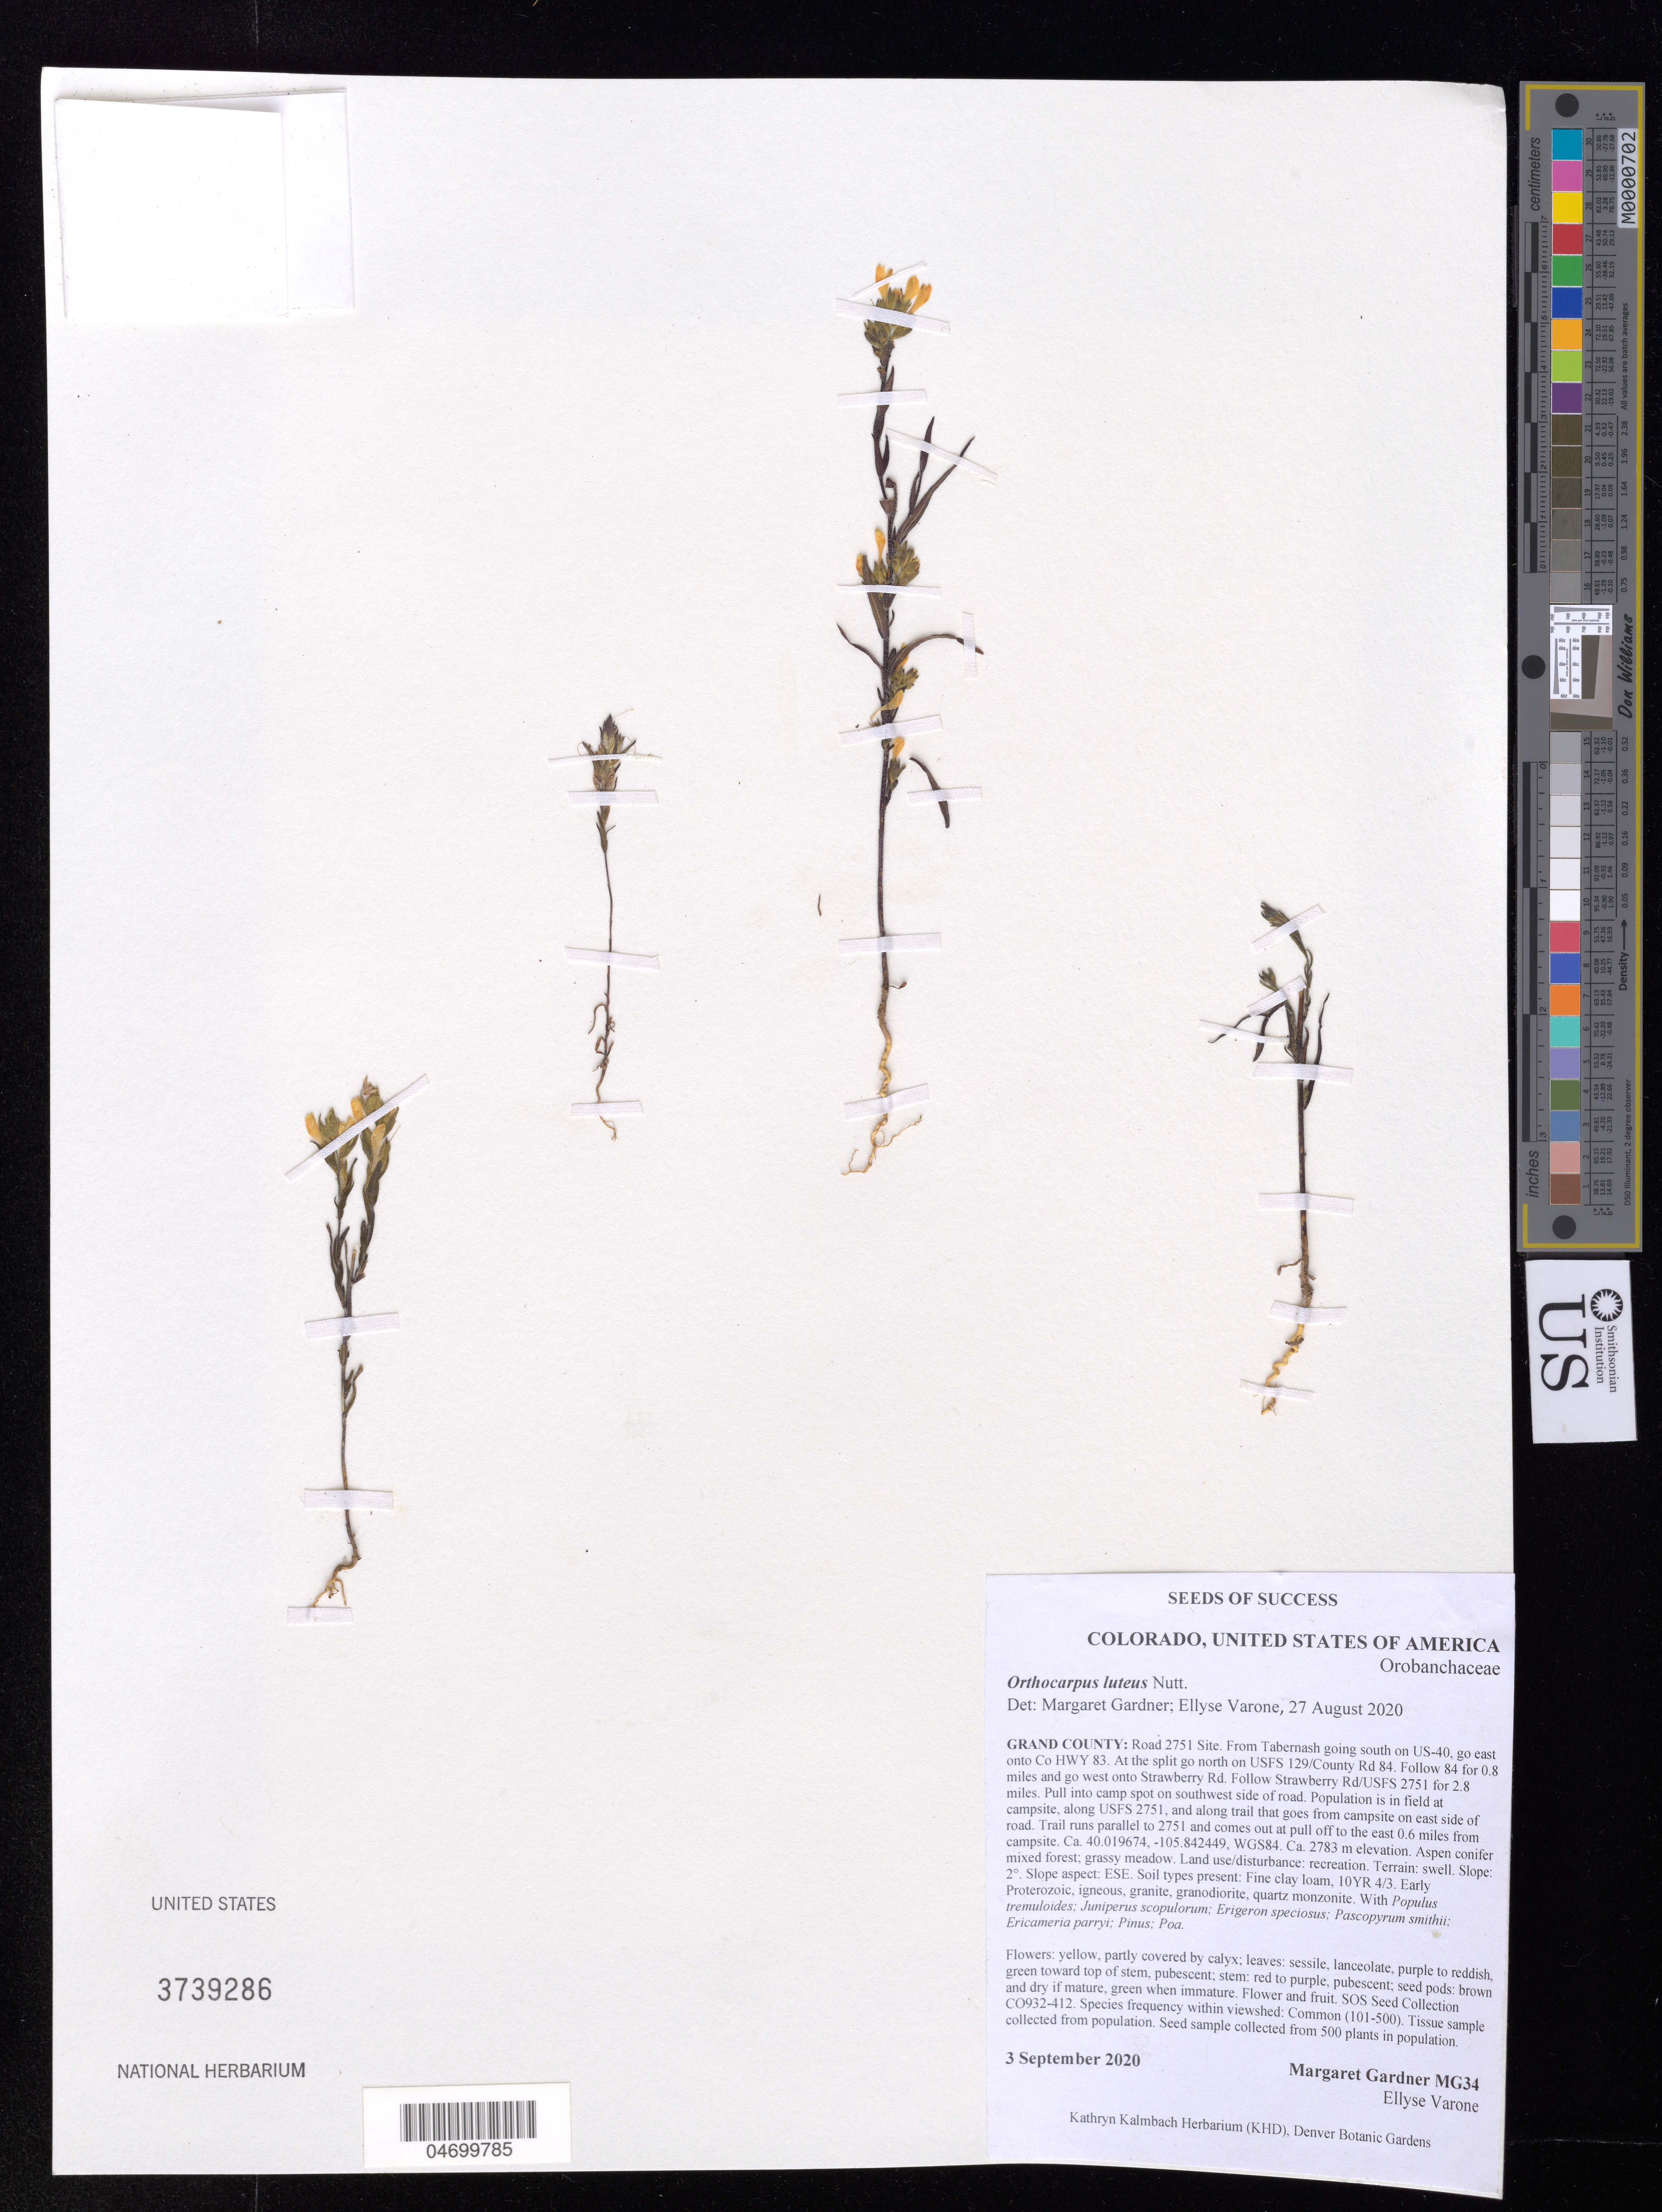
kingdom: Plantae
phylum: Tracheophyta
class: Magnoliopsida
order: Lamiales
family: Orobanchaceae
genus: Orthocarpus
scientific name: Orthocarpus luteus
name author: Nutt.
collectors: M. Gardner & E. Varone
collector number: MG34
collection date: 2020-09-03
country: United States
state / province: Colorado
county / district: Grand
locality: USFS 2751 Road Site.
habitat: Aspen conifer mixed forest; grassy meadow. Fain clay loam. With Populus tremuloides, Juniperus scopulorum, Erigeron speciosus, etc.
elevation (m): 2783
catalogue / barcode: US 3739286